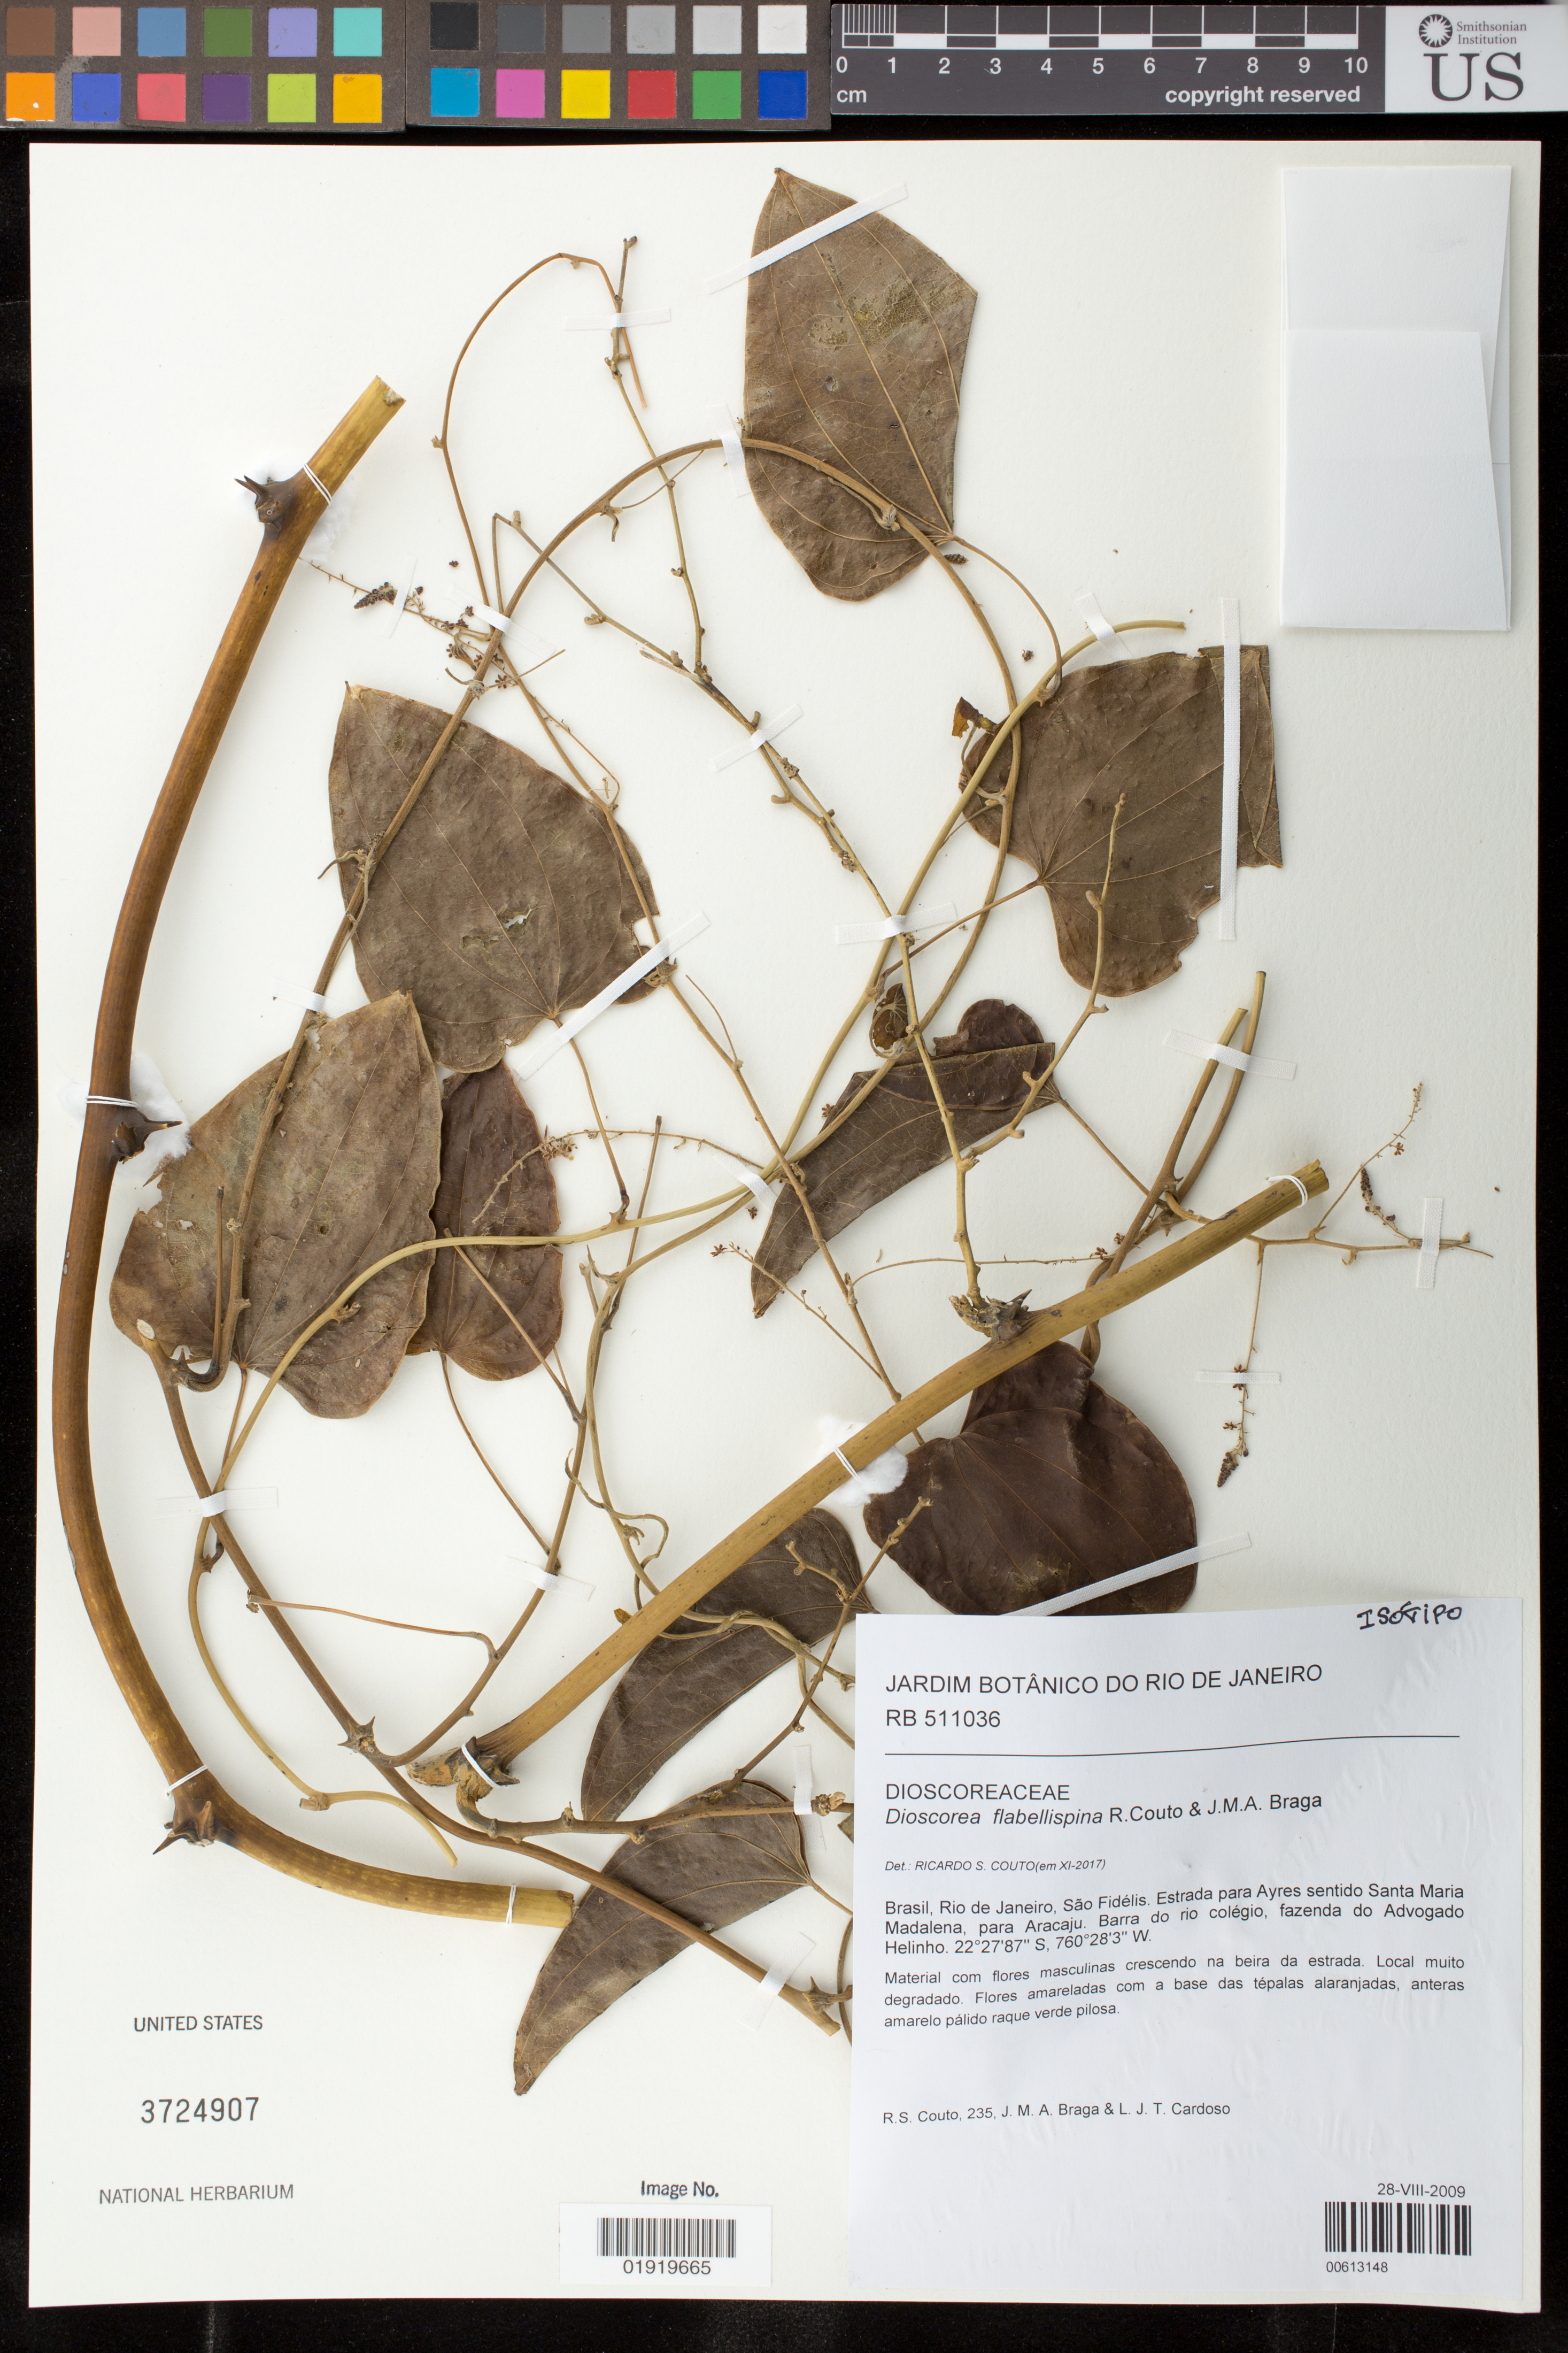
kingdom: Plantae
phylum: Tracheophyta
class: Liliopsida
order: Dioscoreales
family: Dioscoreaceae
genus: Dioscorea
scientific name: Dioscorea flabellispina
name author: R. Couto & J.M.A. Braga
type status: Isotype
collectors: R. Couto, J. M. A. Braga & L. J. T. Cardoso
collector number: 235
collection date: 2009-08-28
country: Brazil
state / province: Rio de Janeiro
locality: Rio de Janeiro, Sao Fidélis. Estrada para Ayres sentido Santa Maria Madalena, para Aracaju. Barra do rio colégio, fazenda do Advogado Helinho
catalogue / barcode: US 3724907